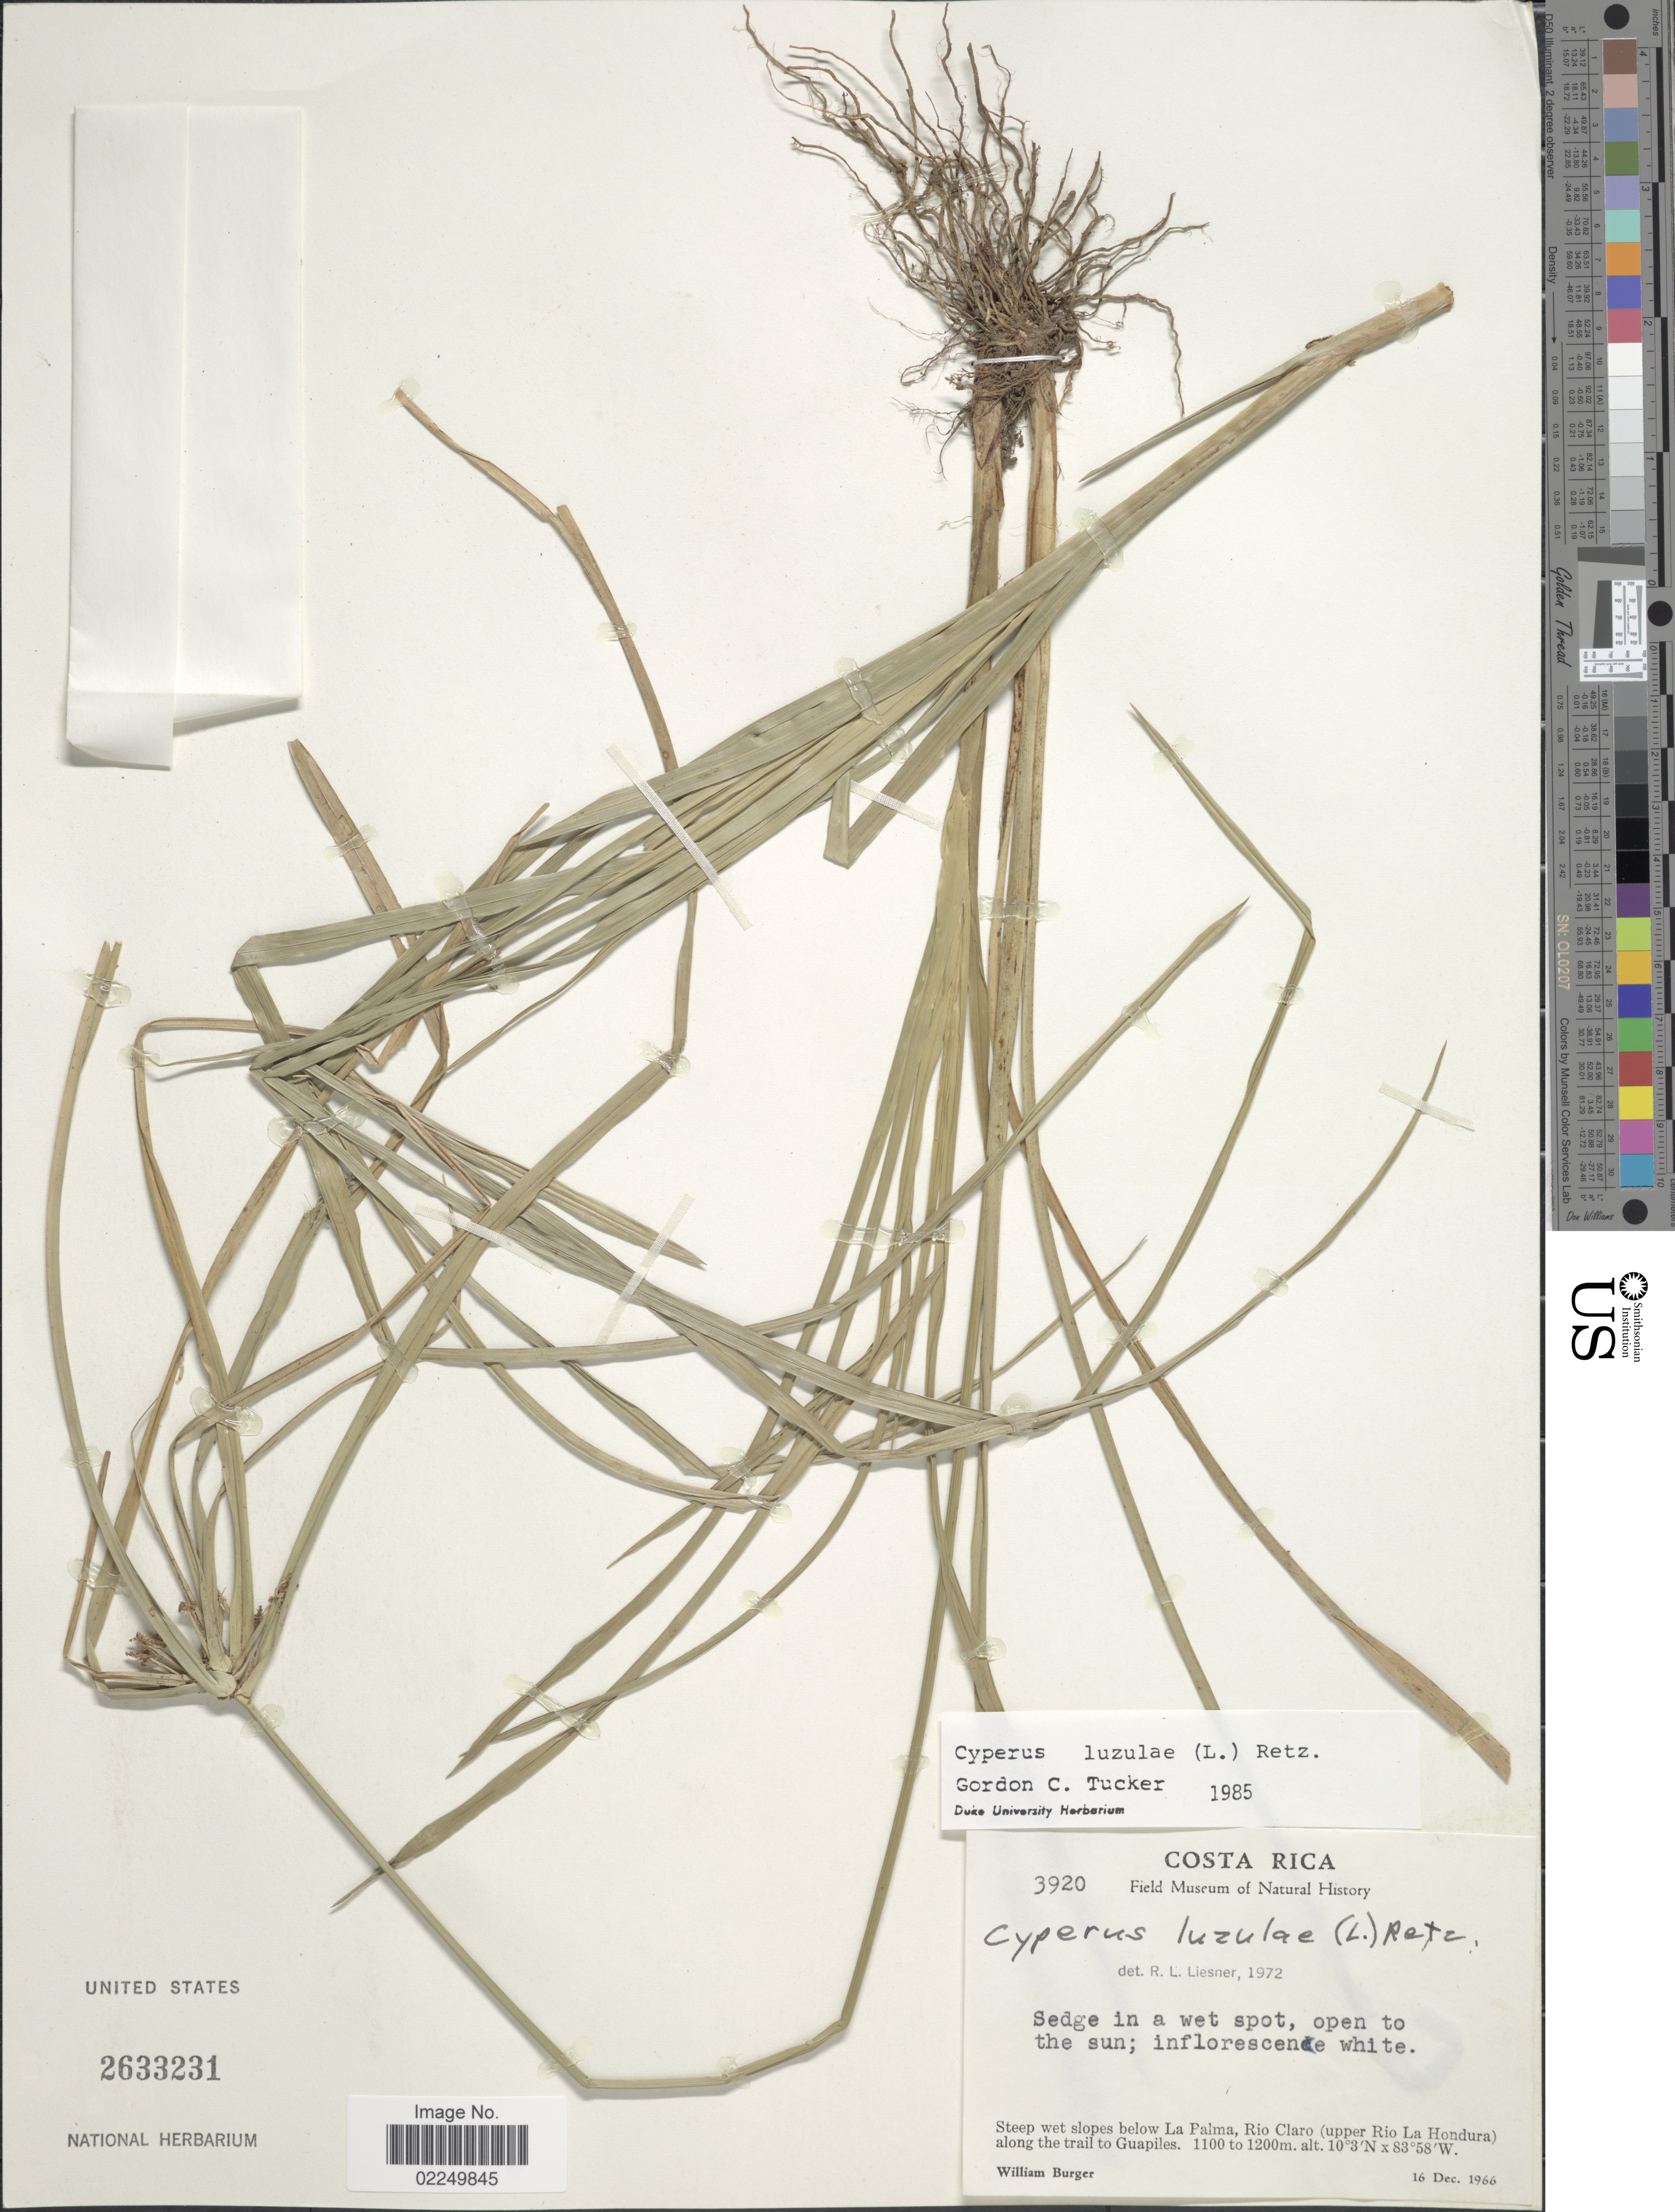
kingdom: Plantae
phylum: Tracheophyta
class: Liliopsida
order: Poales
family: Cyperaceae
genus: Cyperus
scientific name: Cyperus luzulae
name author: (L.) Rottb. ex Retz.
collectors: W. Burger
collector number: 3920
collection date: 1966-12-16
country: Costa Rica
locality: Steep wet slopes below La Palma, Rio Claro (upper Rio La Hondura), along the trail to Guapiles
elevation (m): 1100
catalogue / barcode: US 2633231